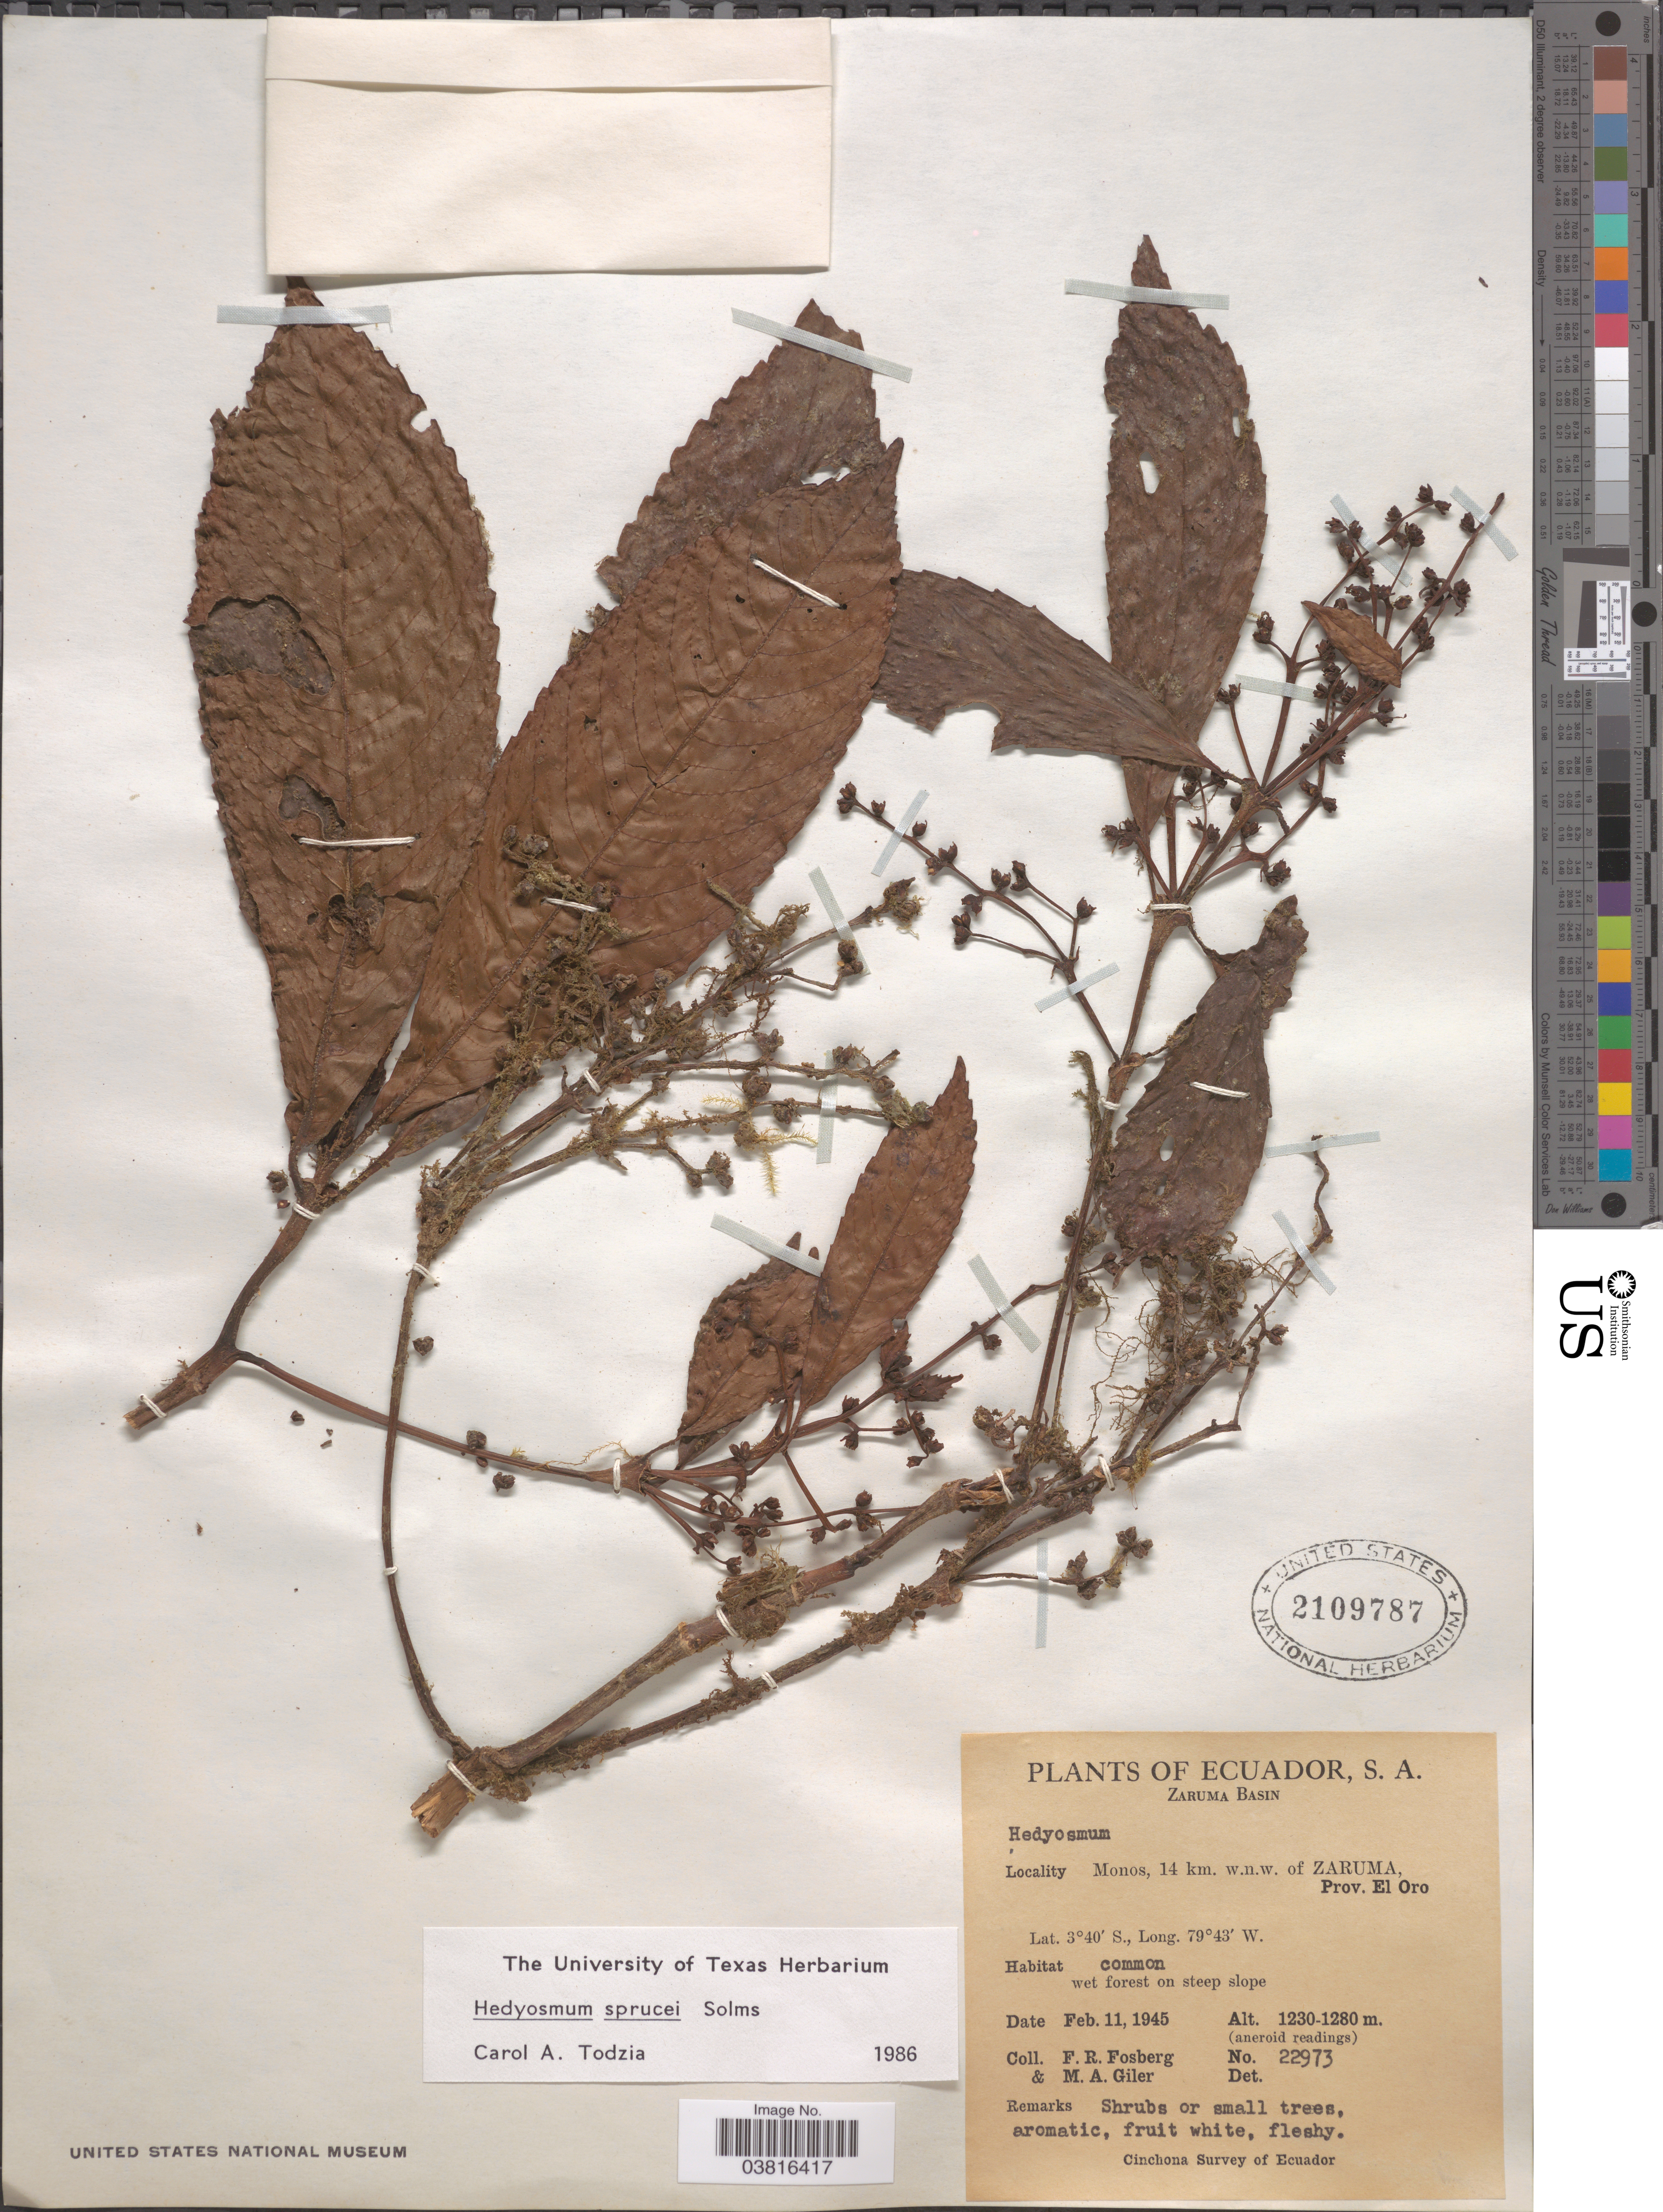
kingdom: Plantae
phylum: Tracheophyta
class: Magnoliopsida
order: Chloranthales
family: Chloranthaceae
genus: Hedyosmum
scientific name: Hedyosmum sprucei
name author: Solms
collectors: F. R. Fosberg & M. Giler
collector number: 22973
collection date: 1945-02-11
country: Ecuador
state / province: El Oro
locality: Zaruma Basin. Monos, 14 km. w.n.w. of Zaruma.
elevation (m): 1230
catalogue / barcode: US 2109787